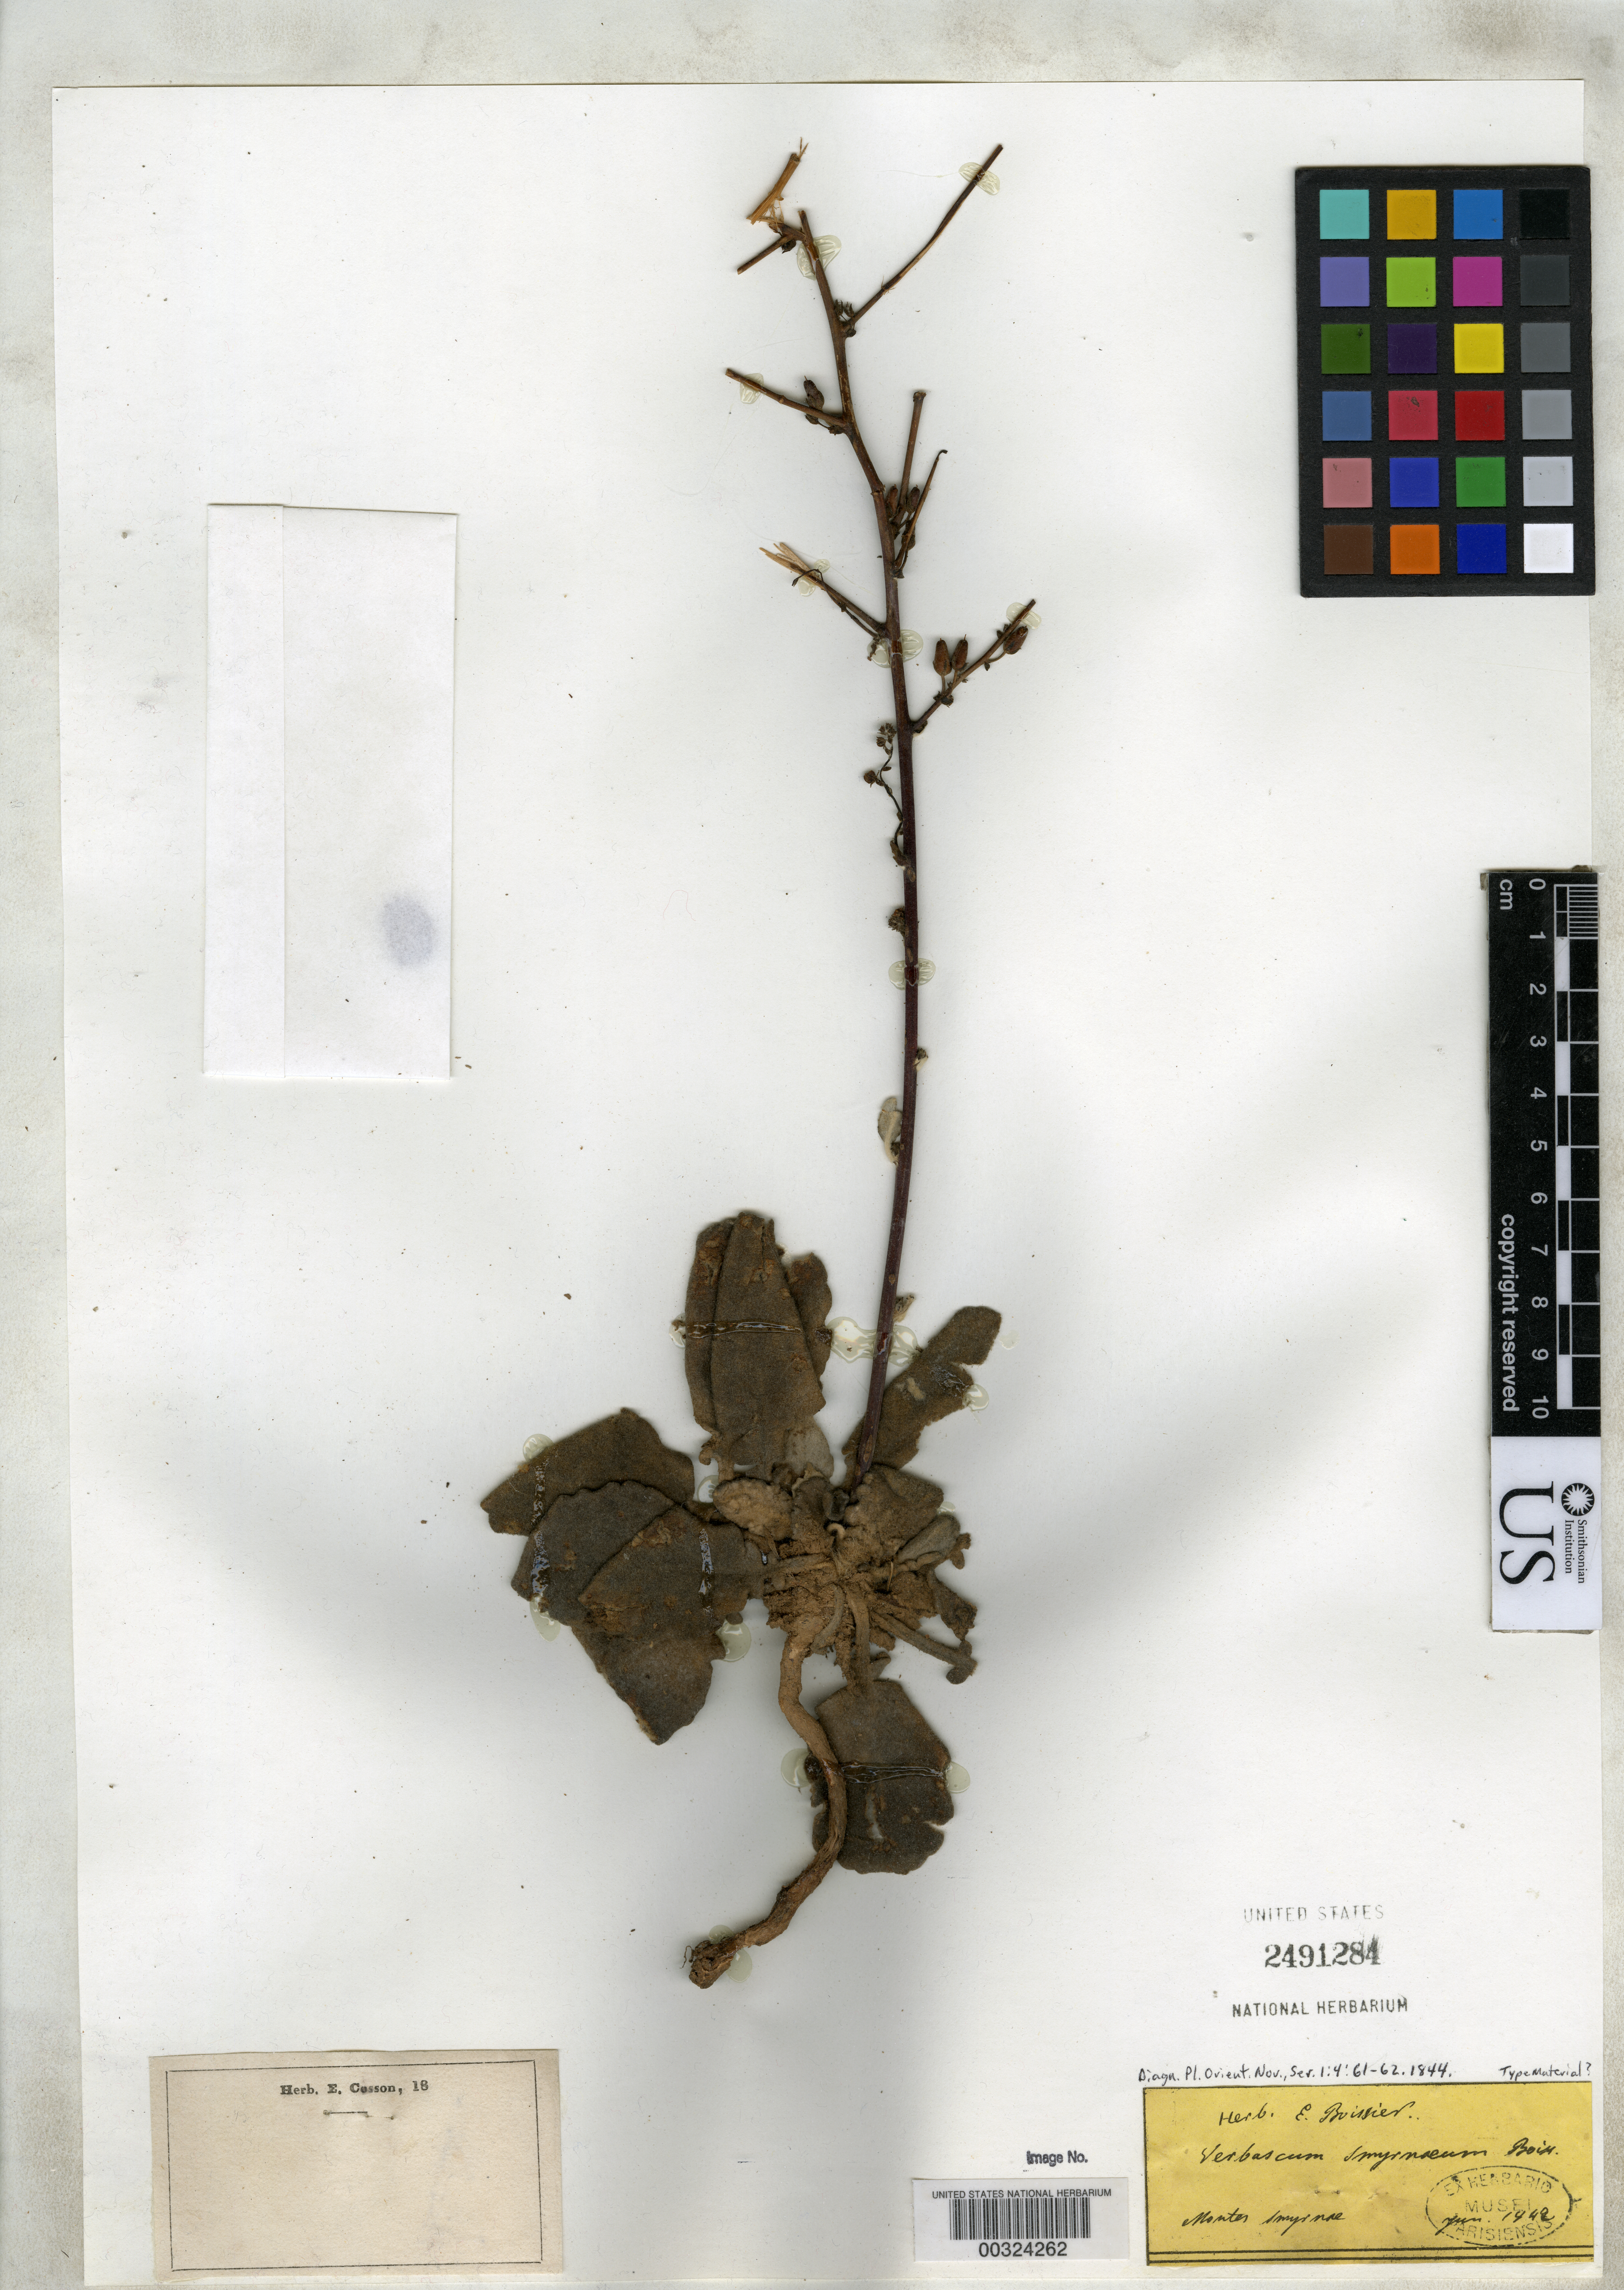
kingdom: Plantae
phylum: Tracheophyta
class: Magnoliopsida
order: Lamiales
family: Scrophulariaceae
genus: Verbascum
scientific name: Verbascum smyrnaeum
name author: Boiss.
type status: Type Material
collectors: P. Boissier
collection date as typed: Jun 1842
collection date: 1842-06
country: Turkey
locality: Montes Smyrna.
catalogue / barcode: US 2491284